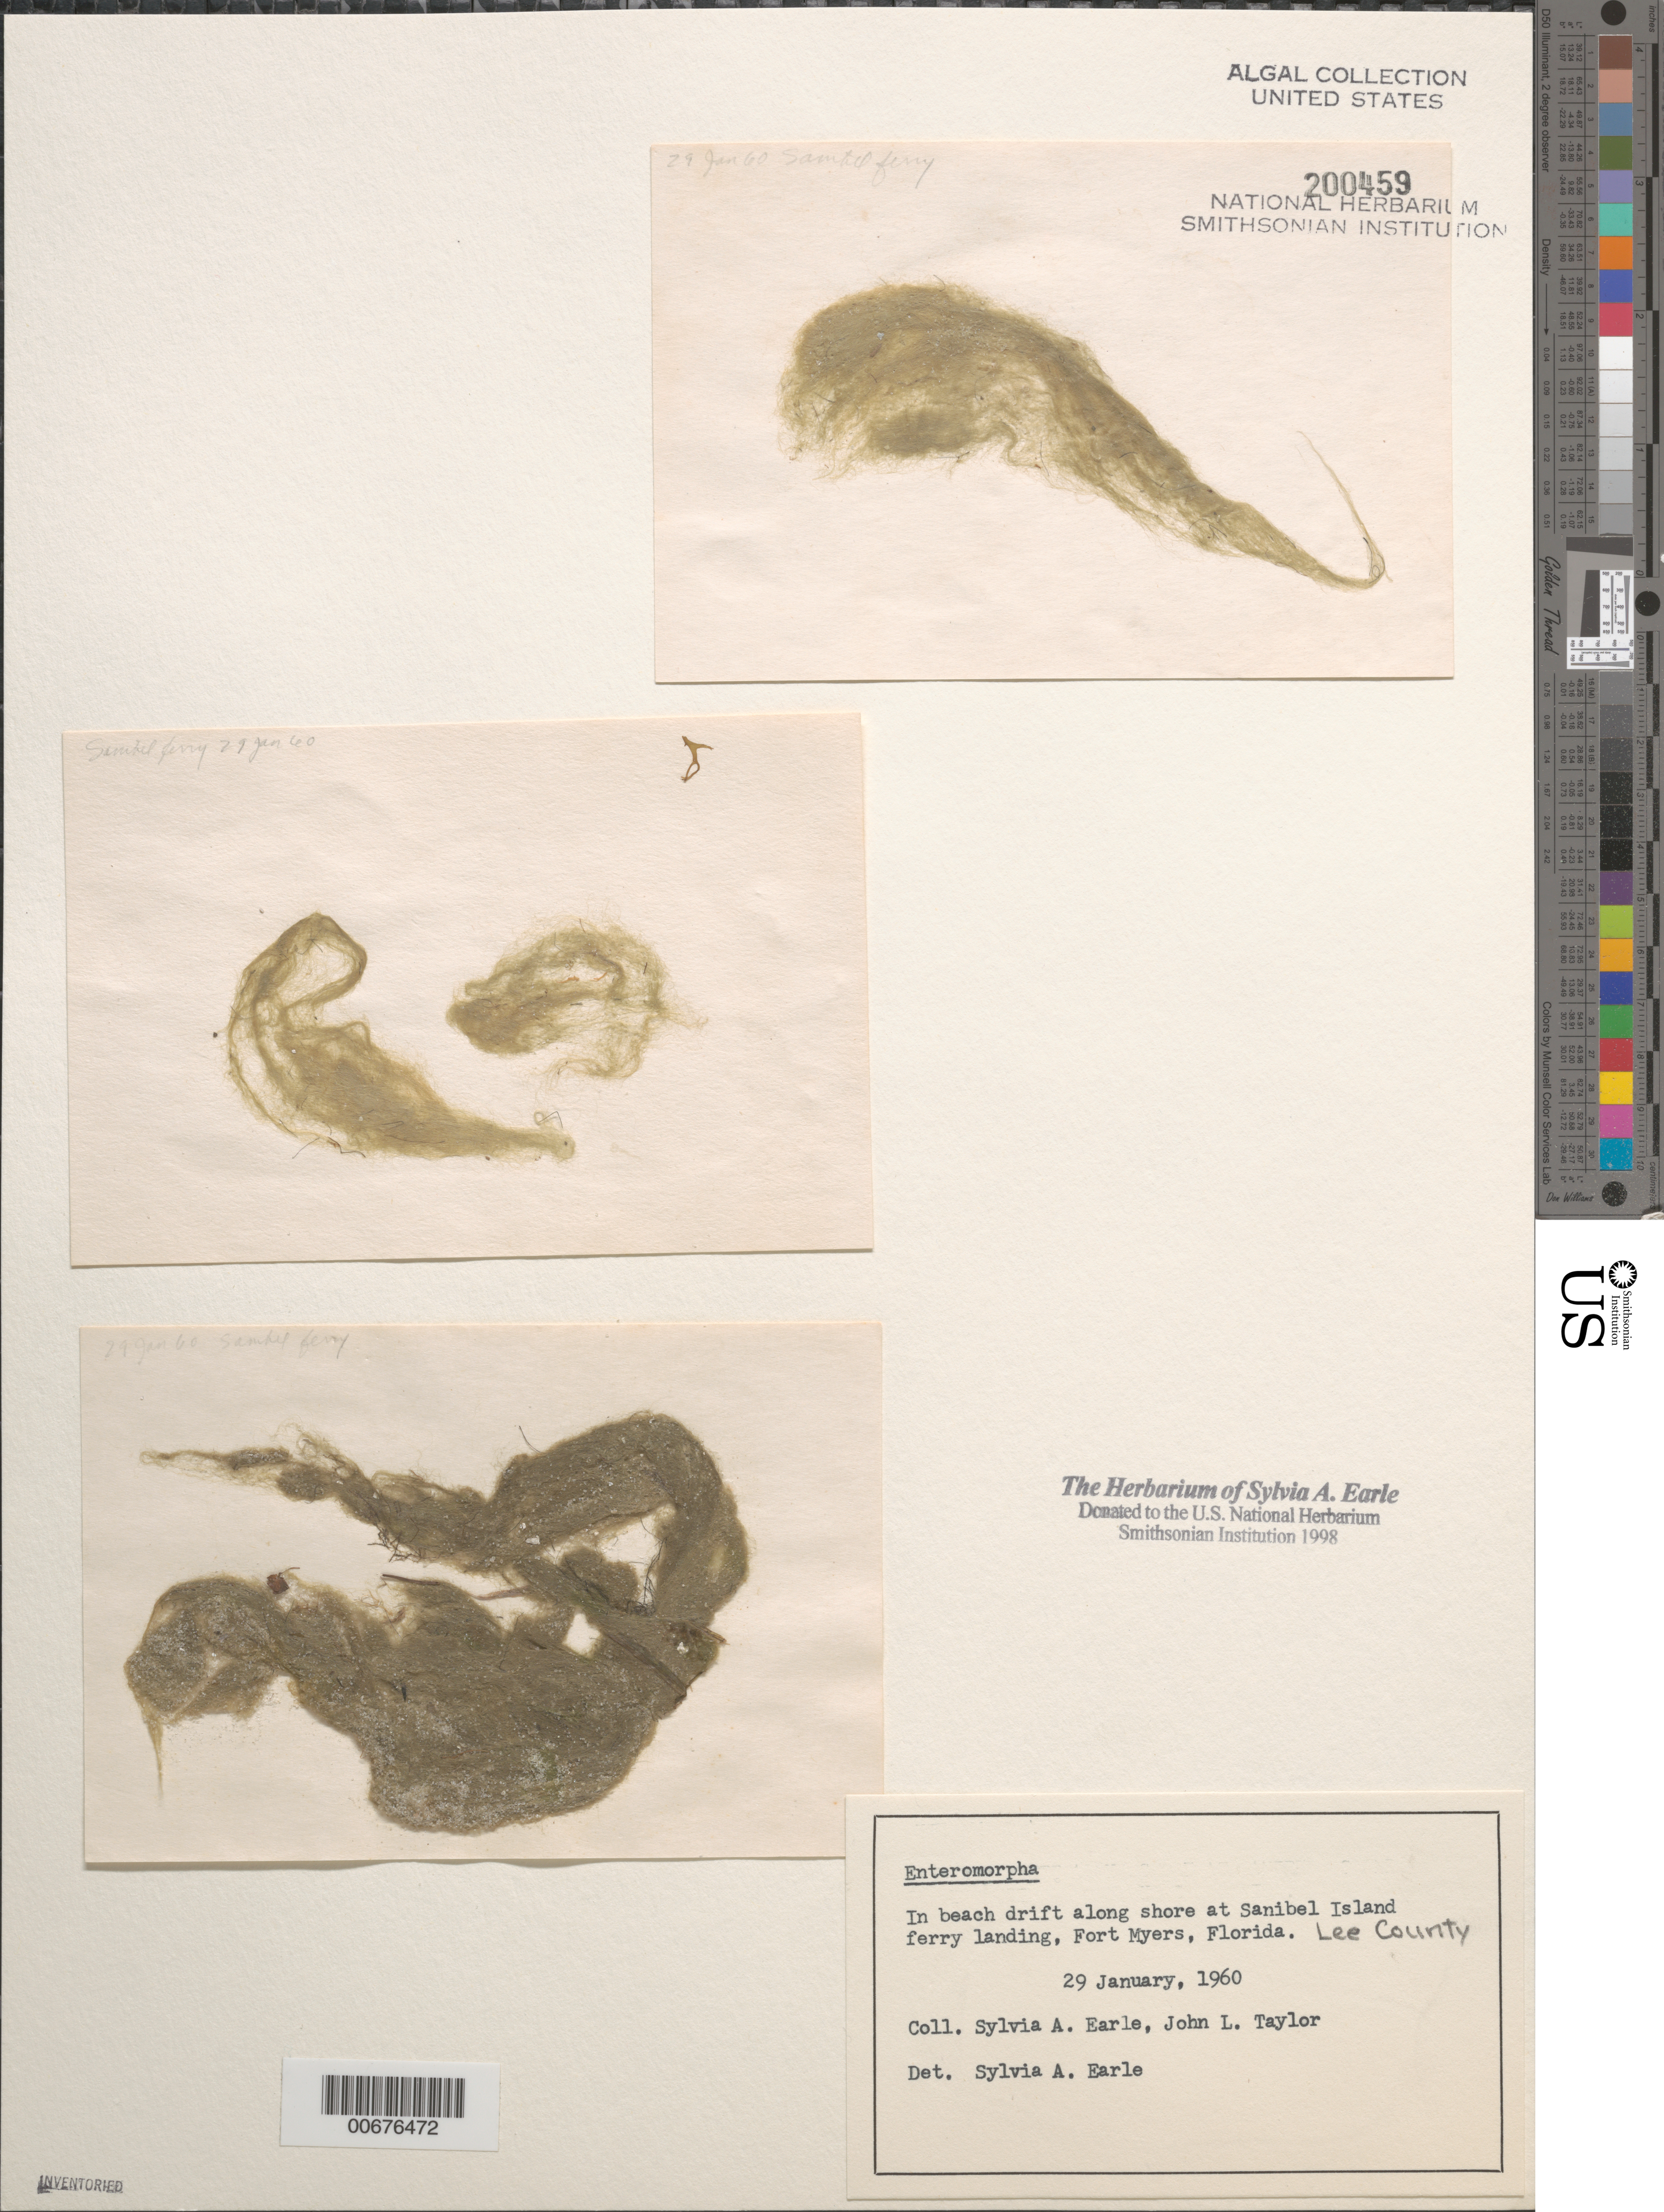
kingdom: Plantae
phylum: Chlorophyta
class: Ulvophyceae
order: Ulvales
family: Ulvaceae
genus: Ulva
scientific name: Ulva sp.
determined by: Algae name updating Project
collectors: S. A. Earle & J. L. Taylor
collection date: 1960-01-29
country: United States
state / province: Florida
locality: In beach drift along shore at Sanibel Island ferry landing, Fort Myers. Lee County.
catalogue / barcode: US 200459